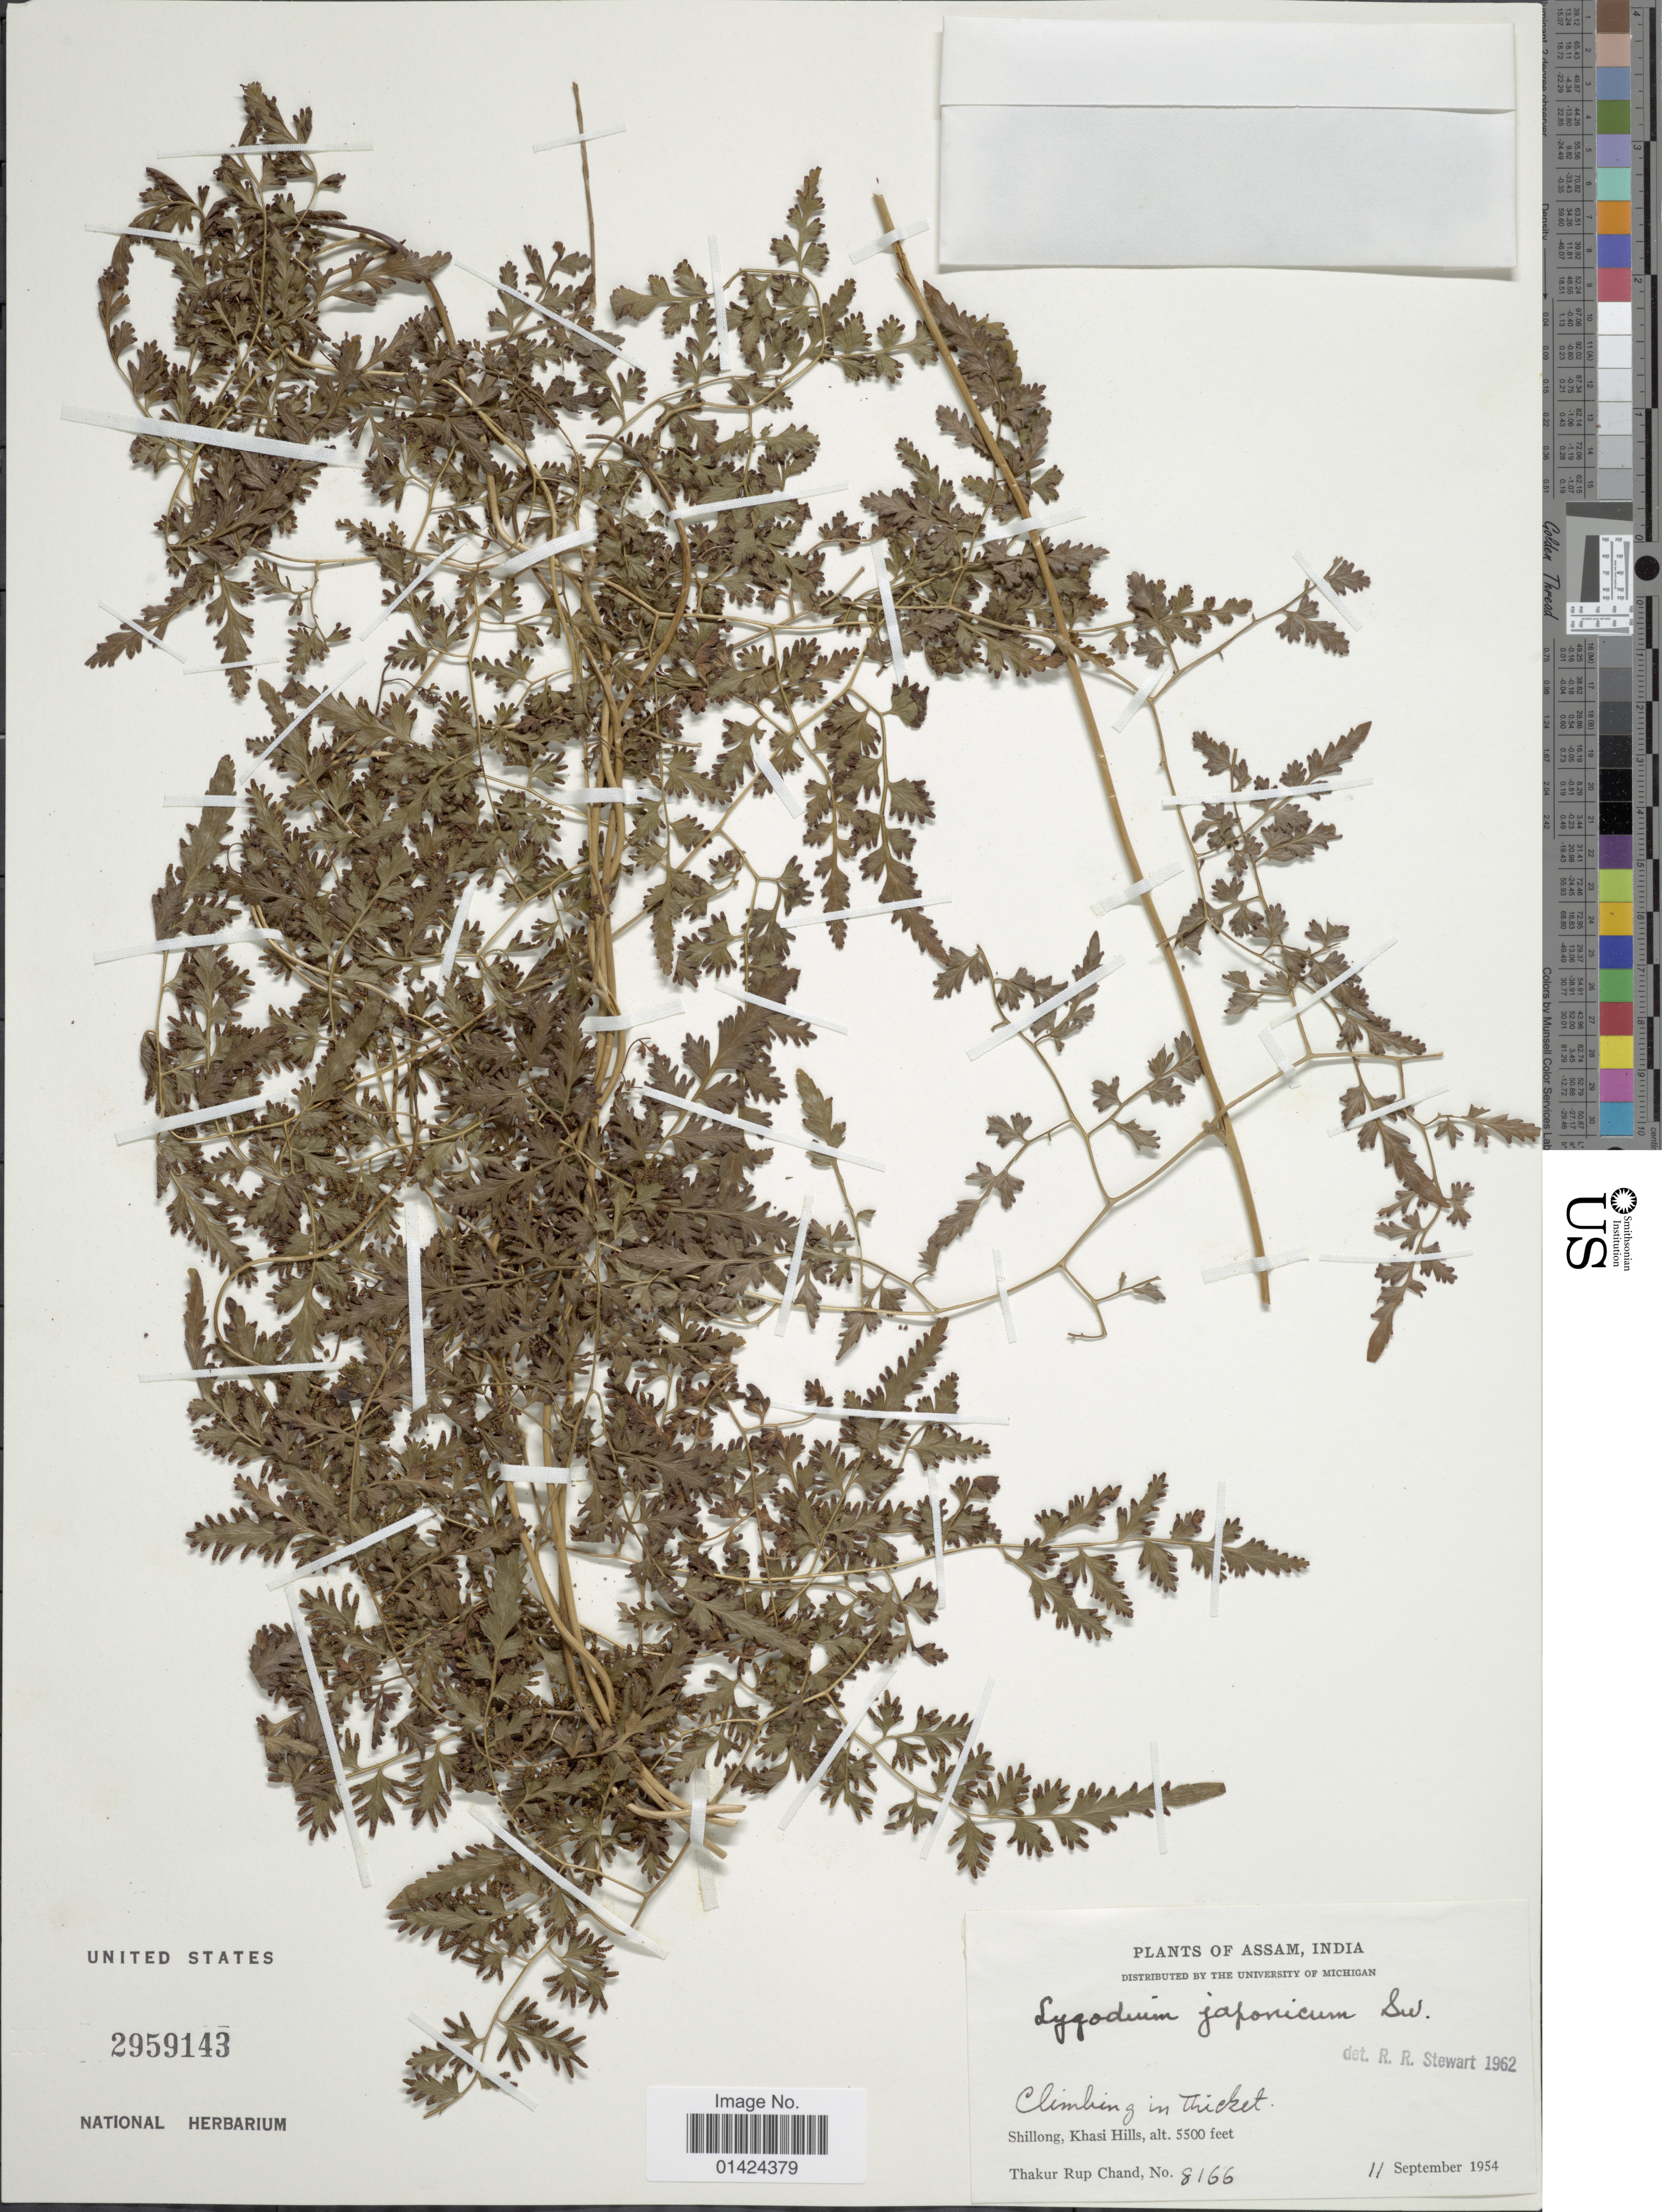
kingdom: Plantae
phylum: Tracheophyta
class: Polypodiopsida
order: Schizaeales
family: Lygodiaceae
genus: Lygodium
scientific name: Lygodium japonicum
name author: (Thunb.) Sw.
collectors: T. R. Chand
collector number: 8166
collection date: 1954-09-11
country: India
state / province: Meghalaya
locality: Shillong, Khasi Hills.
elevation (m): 1676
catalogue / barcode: US 2959143